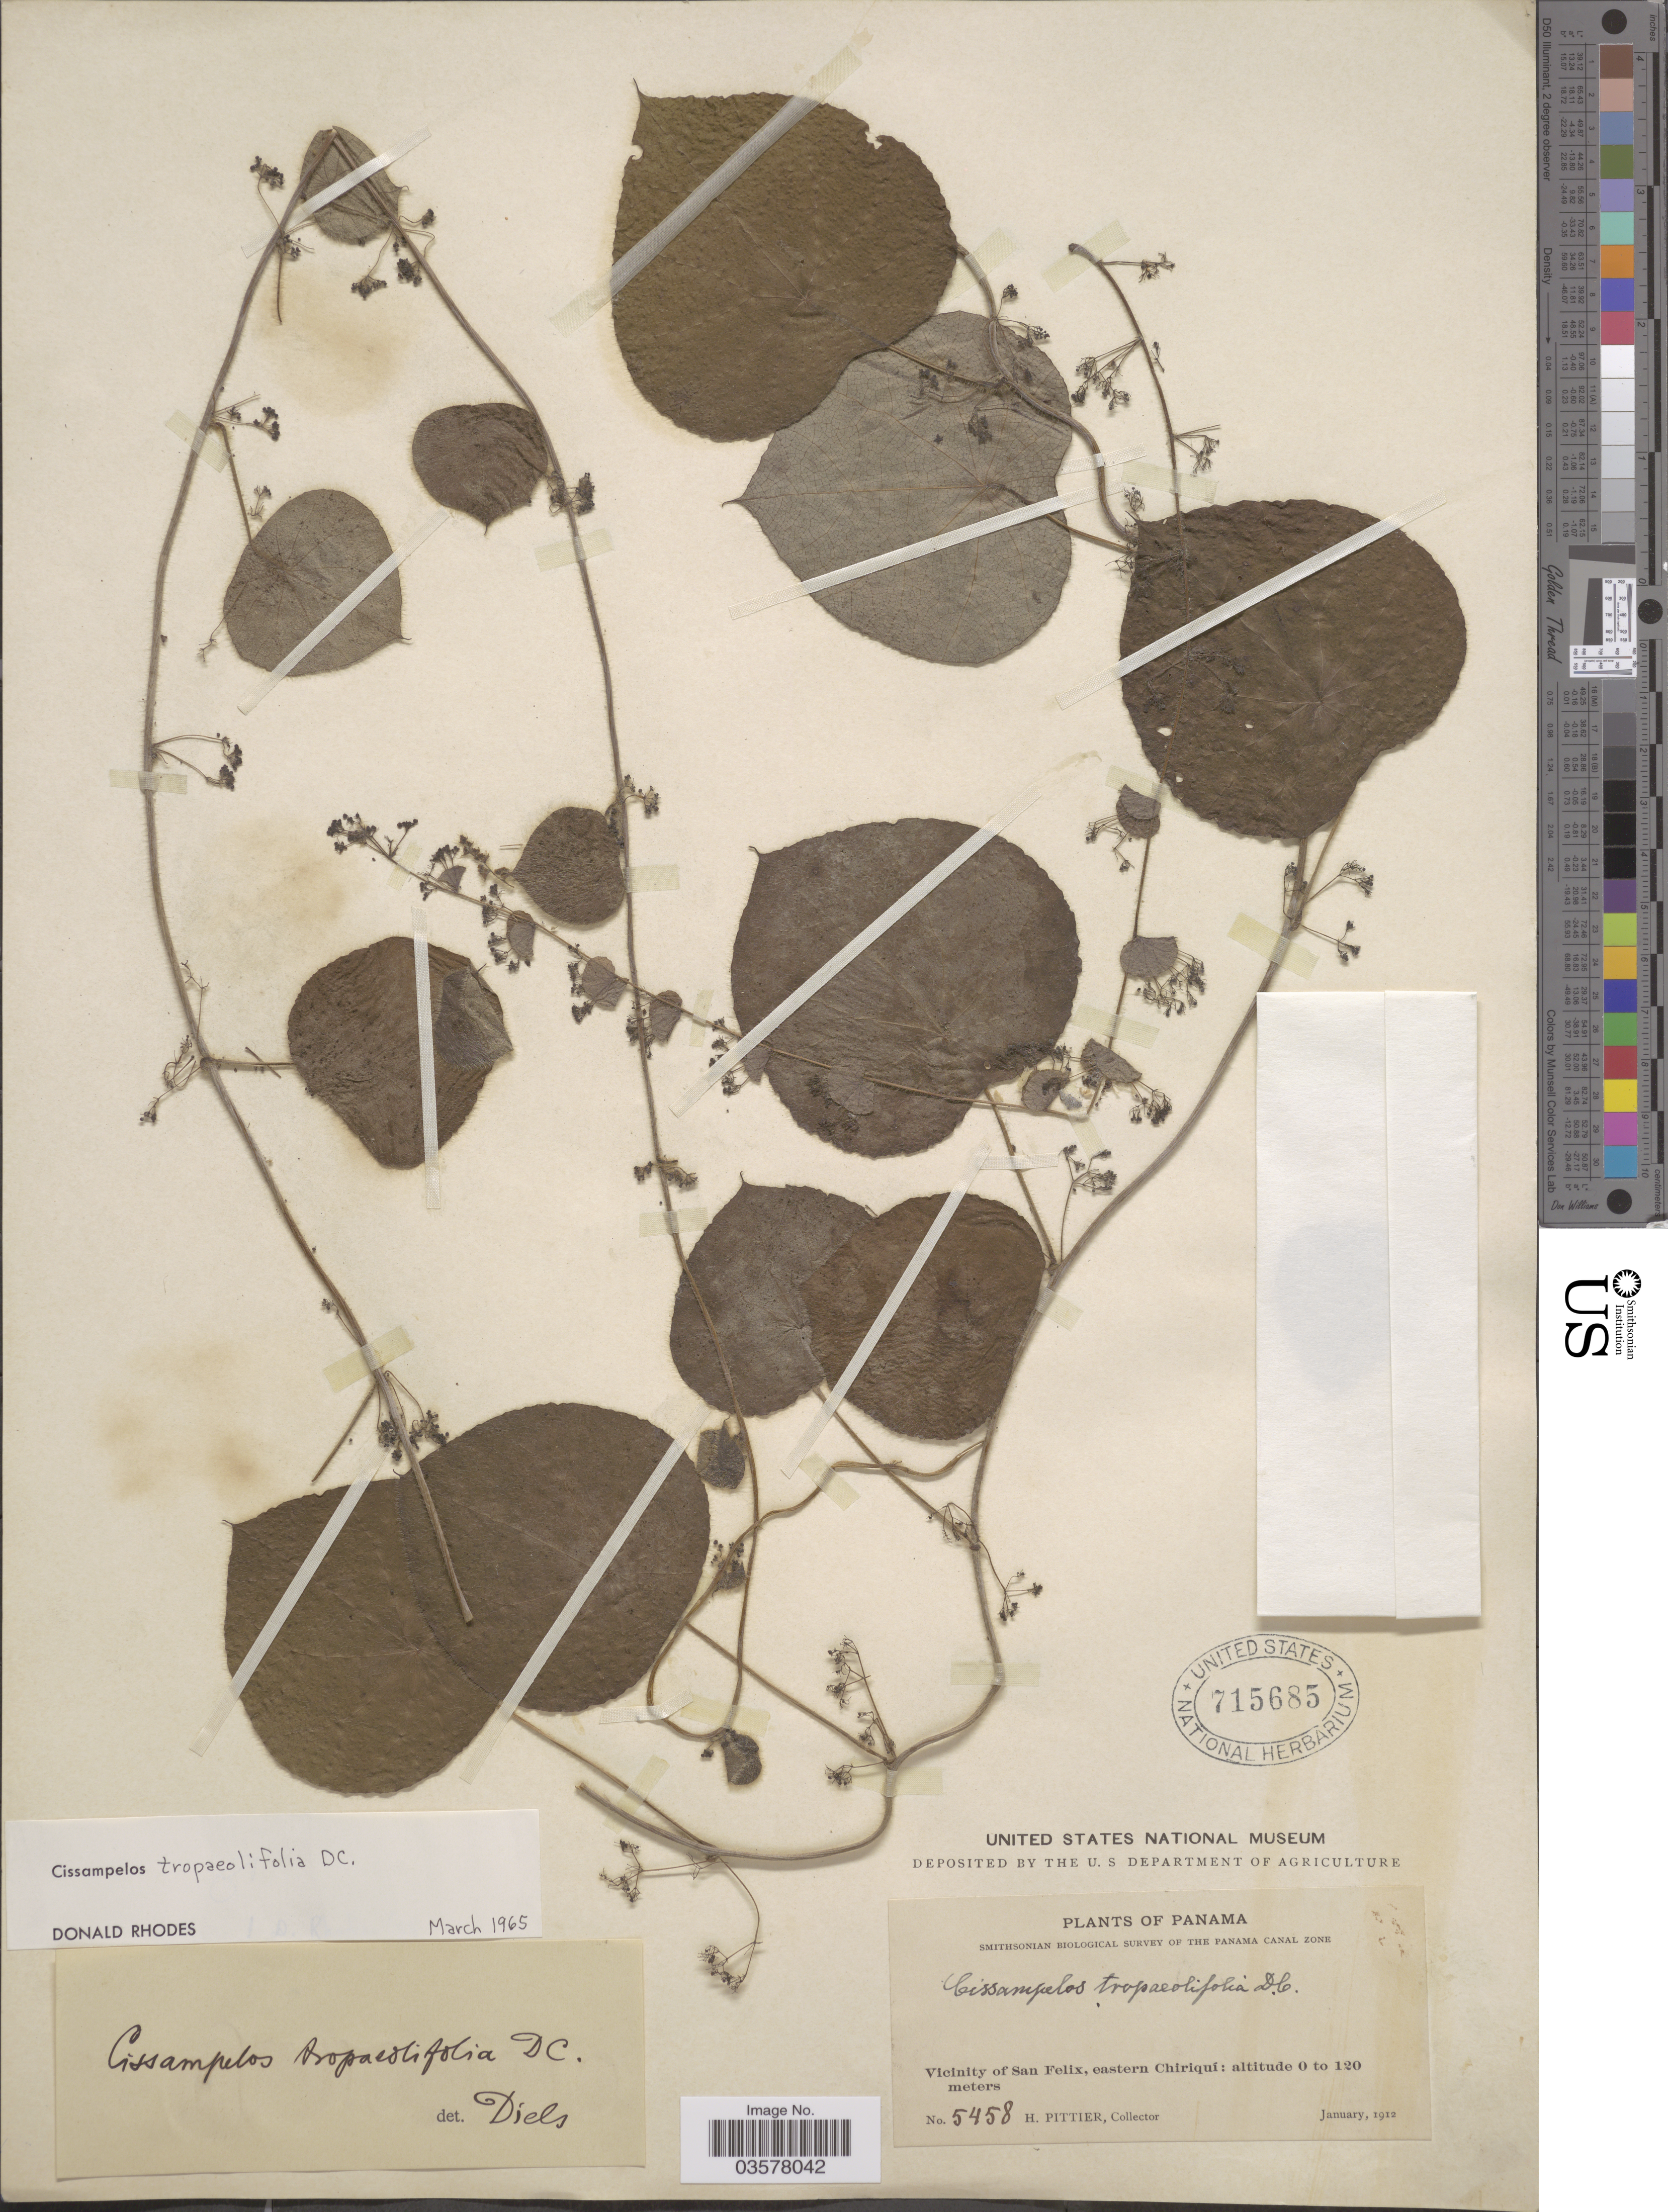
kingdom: Plantae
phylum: Tracheophyta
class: Magnoliopsida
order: Ranunculales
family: Menispermaceae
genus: Cissampelos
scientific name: Cissampelos tropaeolifolia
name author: DC.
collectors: H. F. Pittier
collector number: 5458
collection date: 1912-01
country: Panama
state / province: Chiriqui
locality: Vicinity of San Felix, eastern Chiriquí.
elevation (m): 0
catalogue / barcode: US 715685